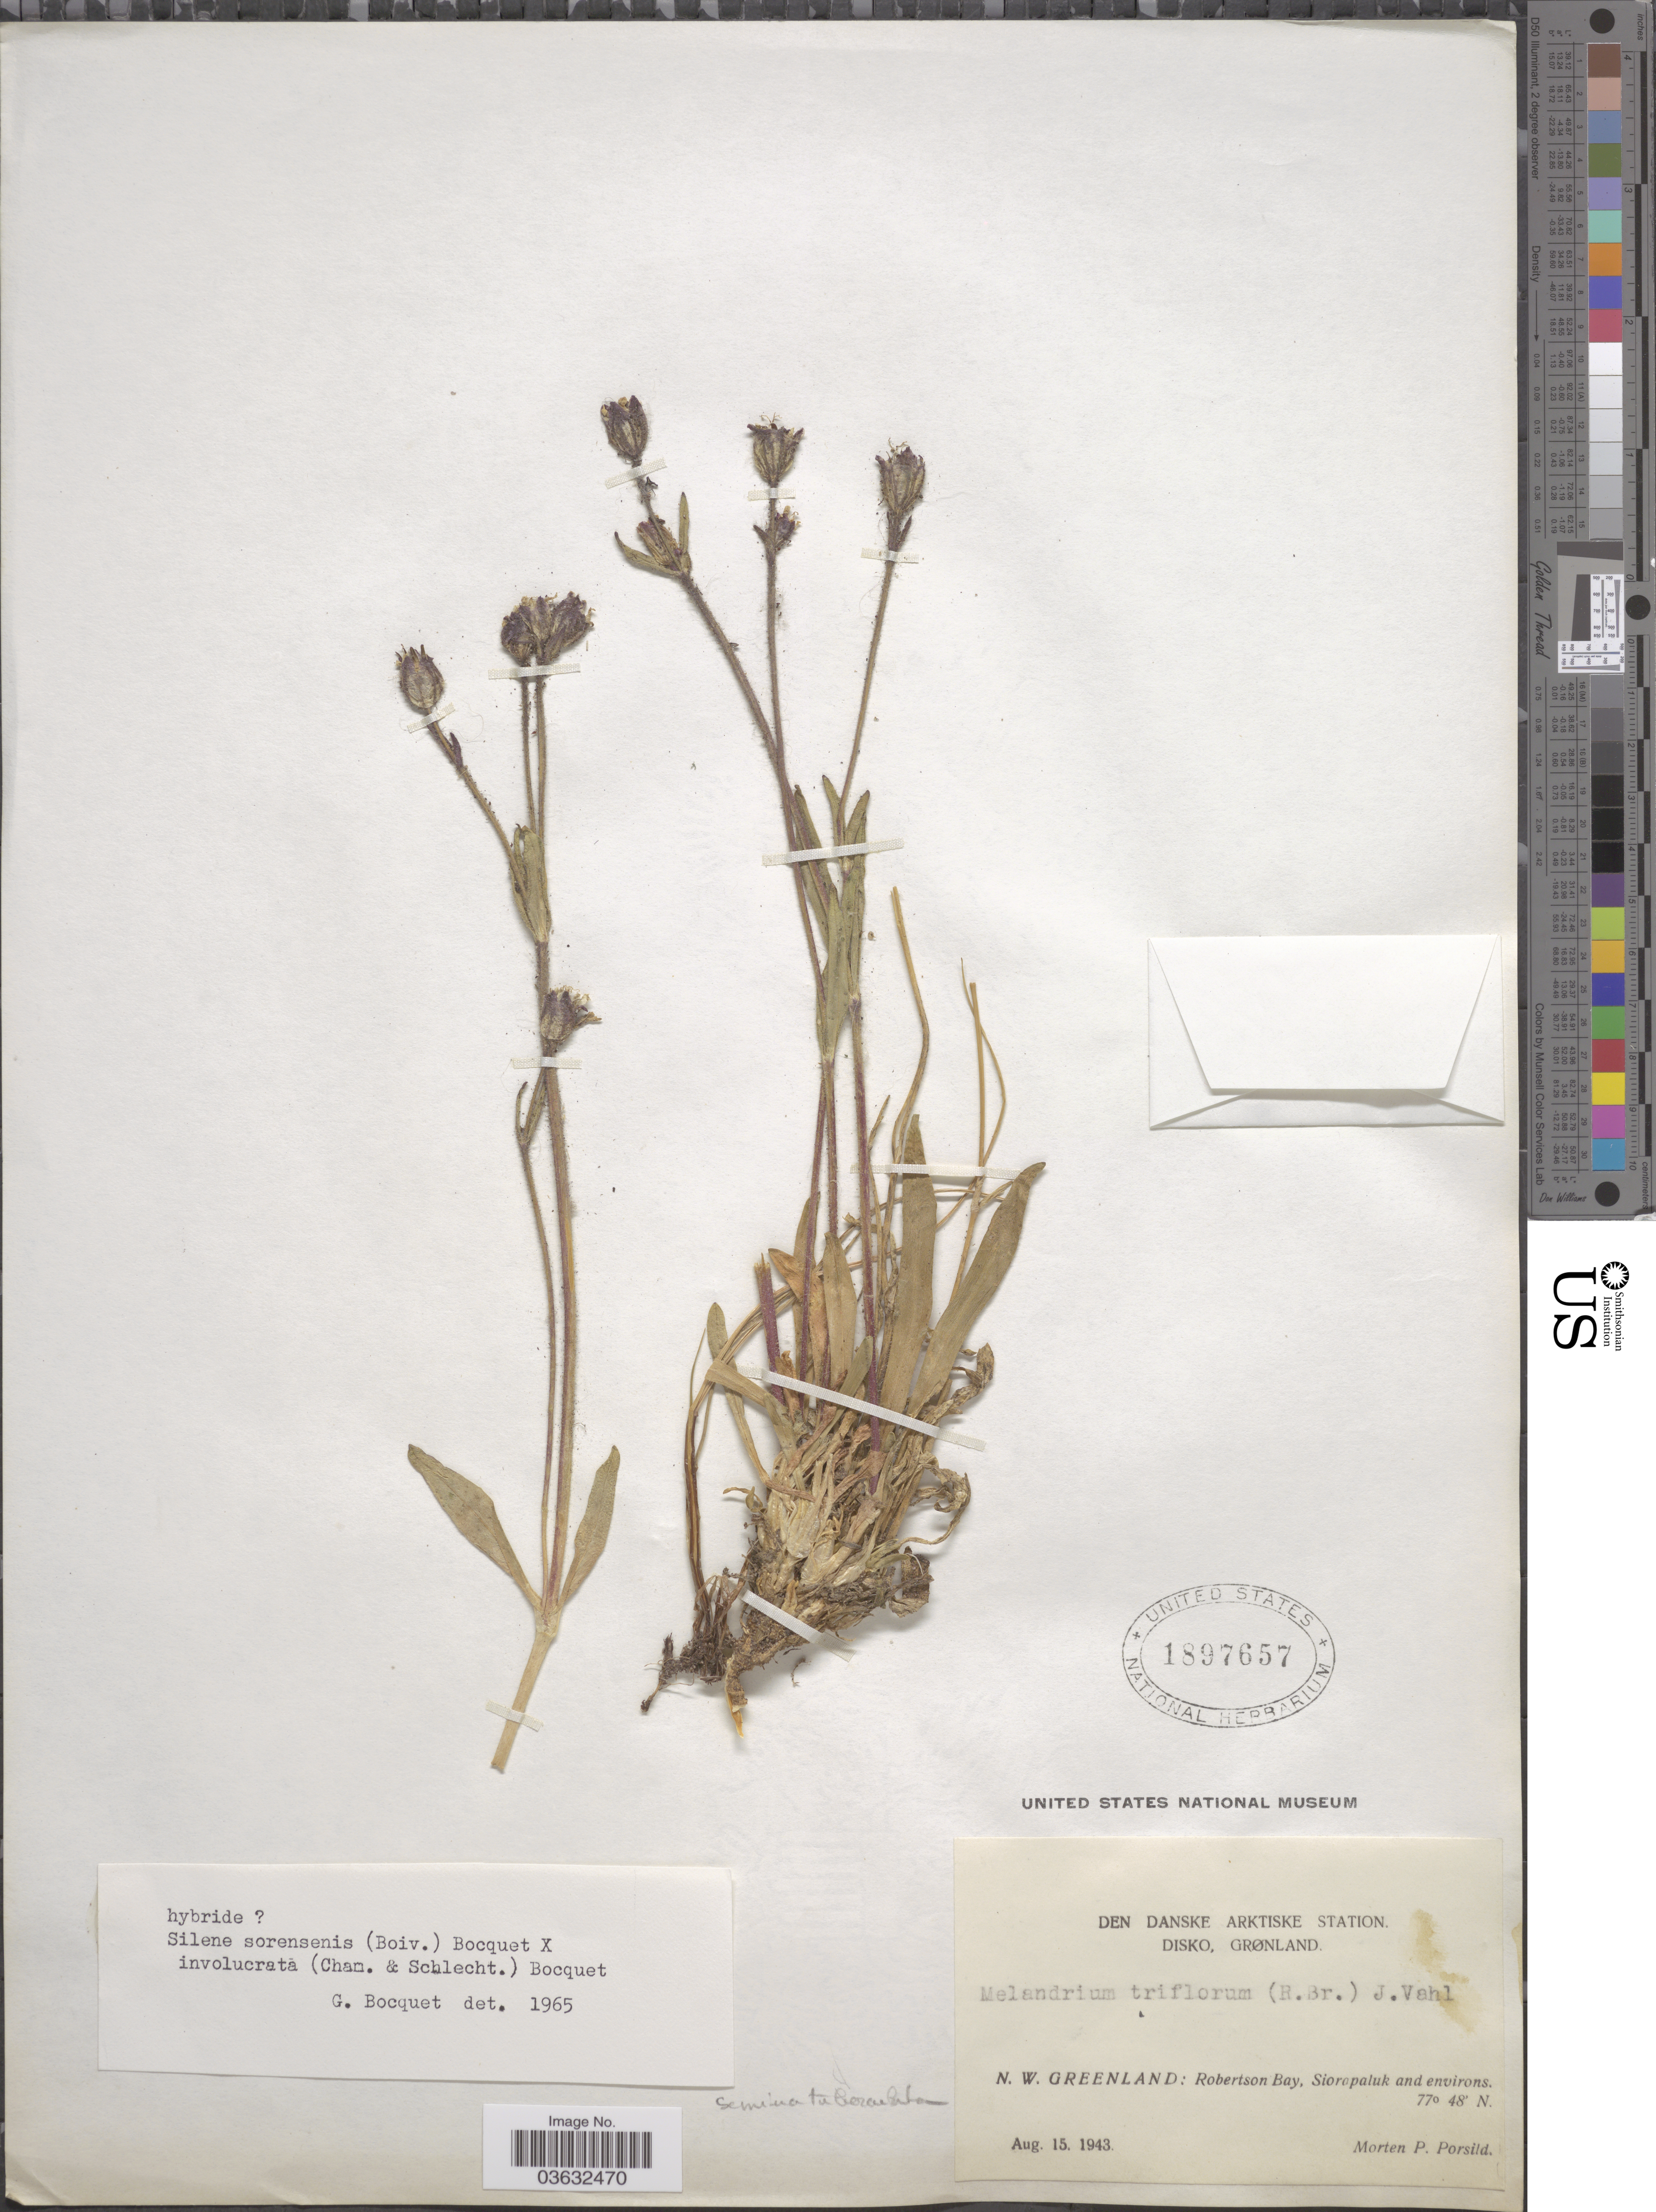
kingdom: Plantae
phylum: Tracheophyta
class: Magnoliopsida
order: Caryophyllales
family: Caryophyllaceae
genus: Silene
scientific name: Silene sorensenis x S. involucrata (Cham. & Schltdl.) Bocquet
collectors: M. P. Porsild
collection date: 1943-08-15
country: Greenland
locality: Den Danske Arktiske Station. Disko, Grønland. N. W. Greenland: Robertson Bay, Sioropaluk and environs.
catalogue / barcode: US 1897657